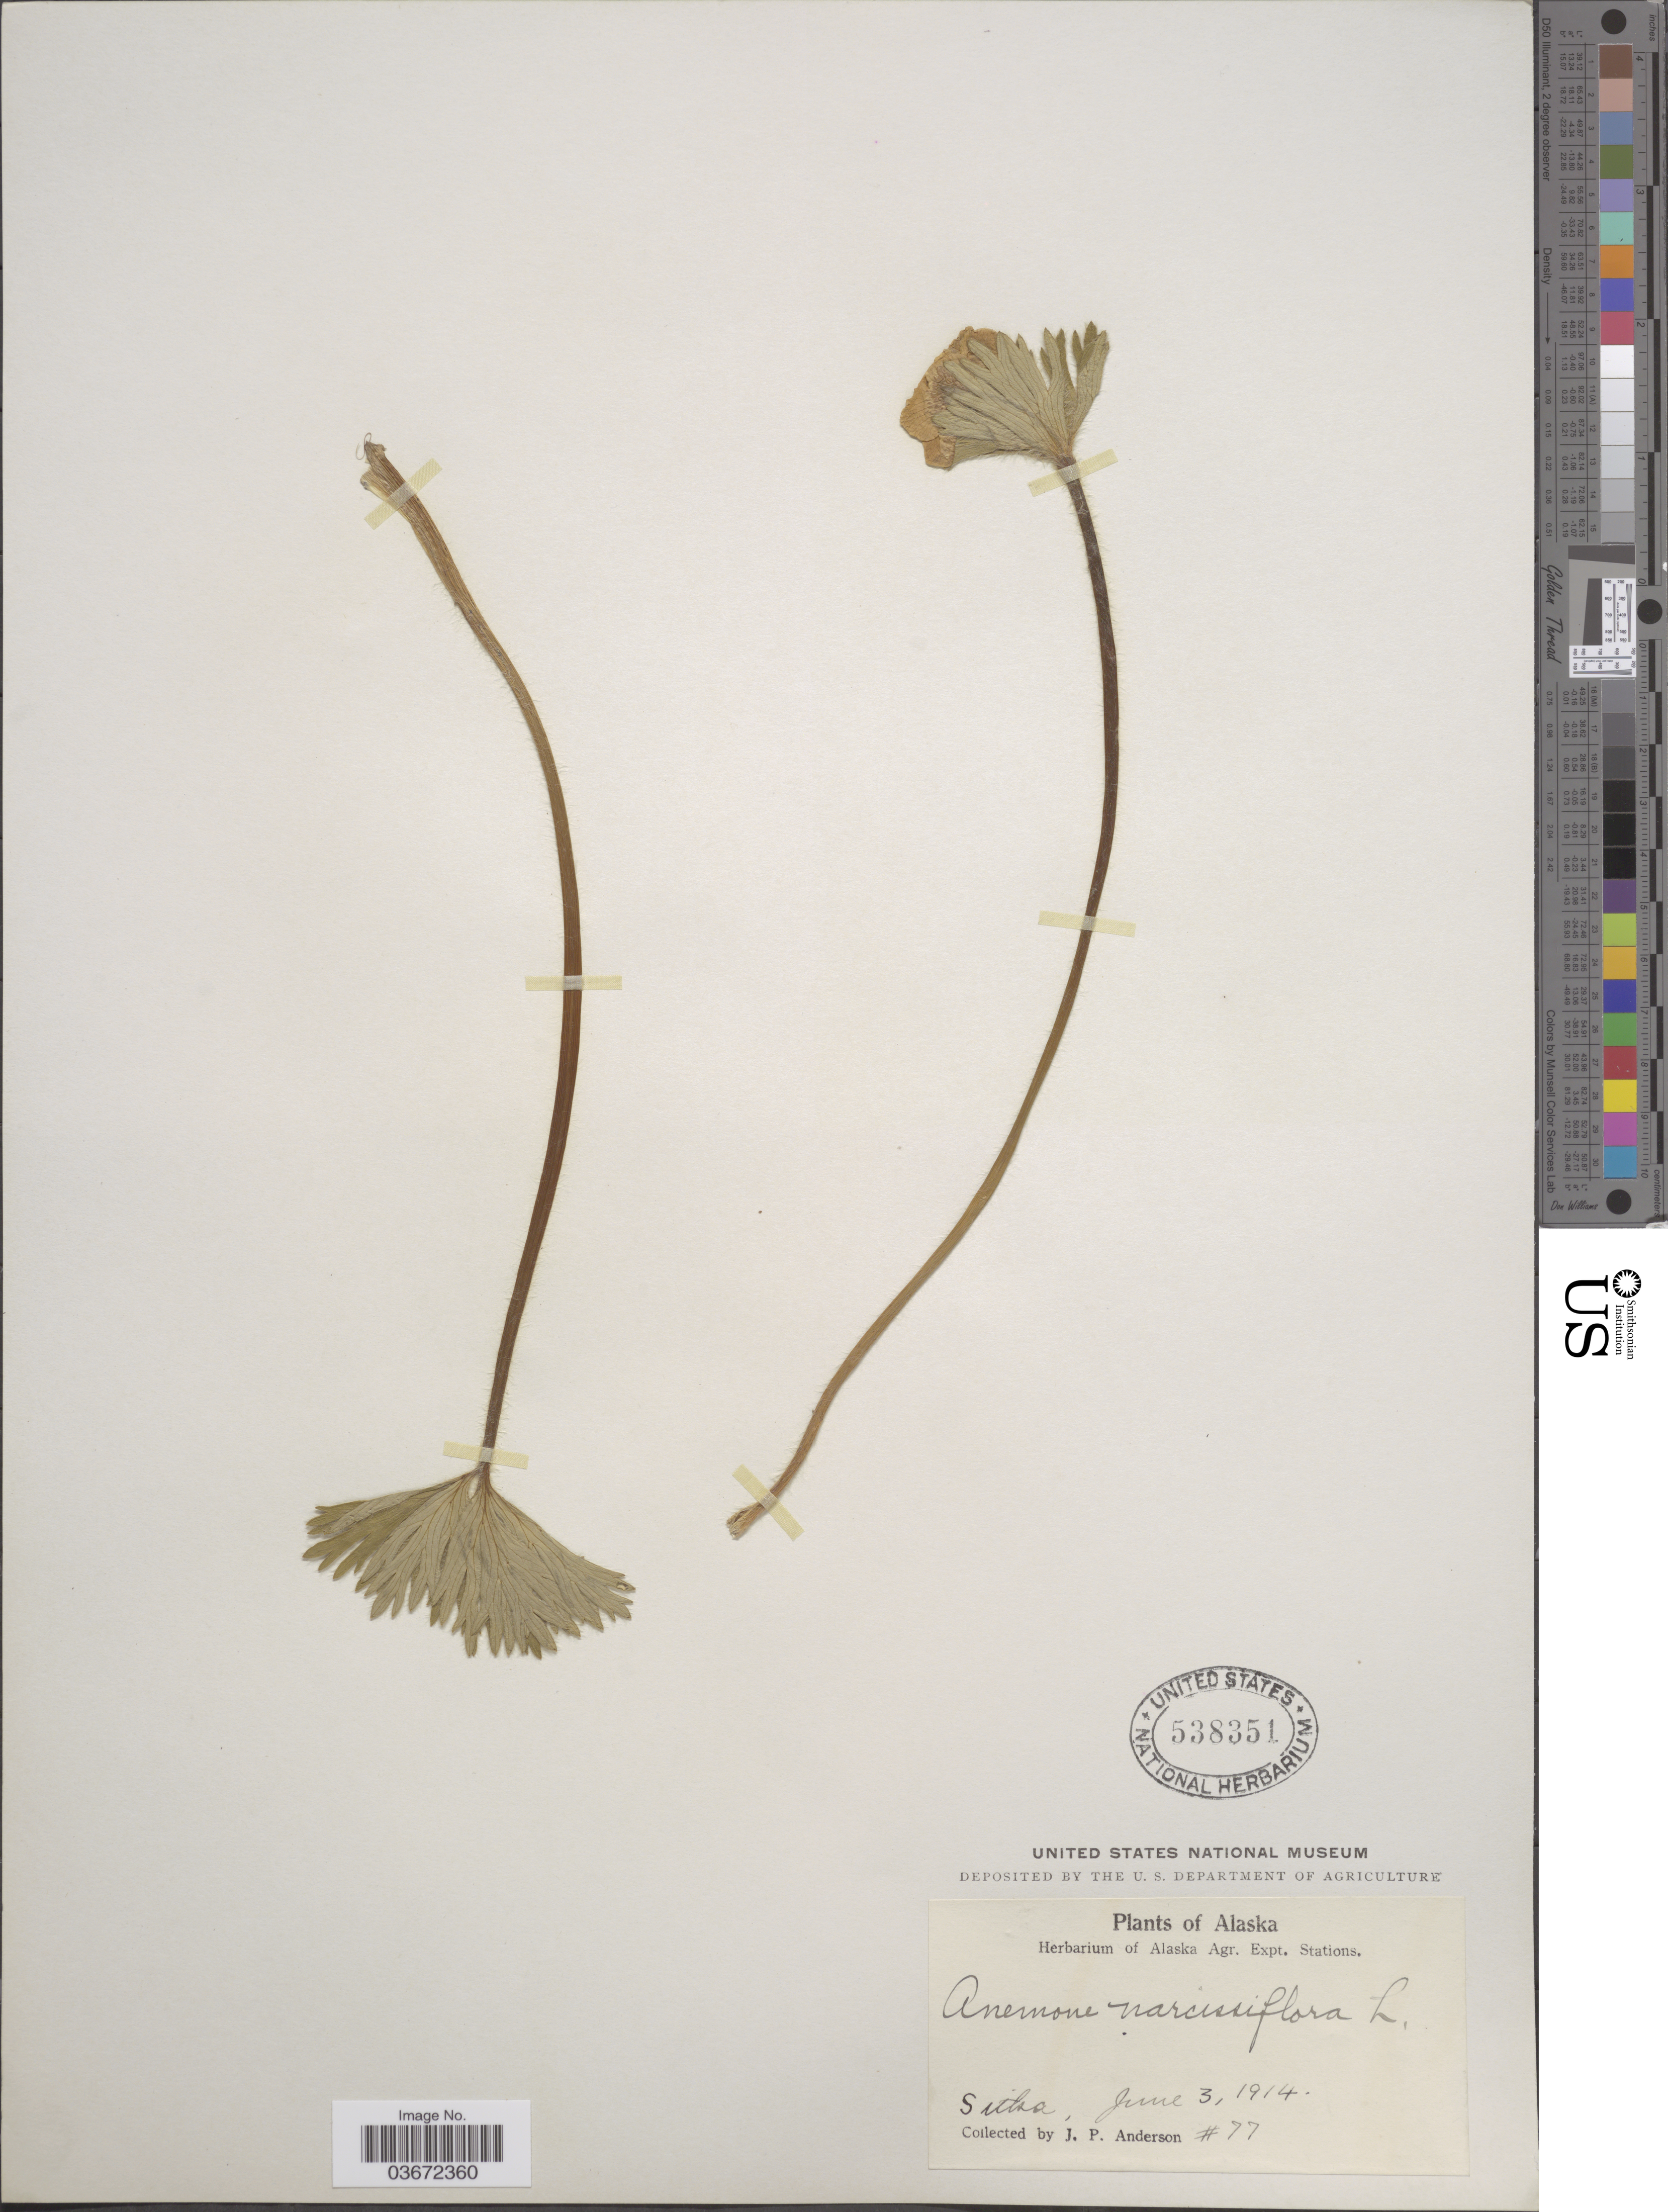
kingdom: Plantae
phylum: Tracheophyta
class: Magnoliopsida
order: Ranunculales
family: Ranunculaceae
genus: Anemone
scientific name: Anemone narcissiflora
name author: L.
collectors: J. P. Anderson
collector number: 77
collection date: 1914-06-03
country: United States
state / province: Alaska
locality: Sitka.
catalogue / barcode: US 538351